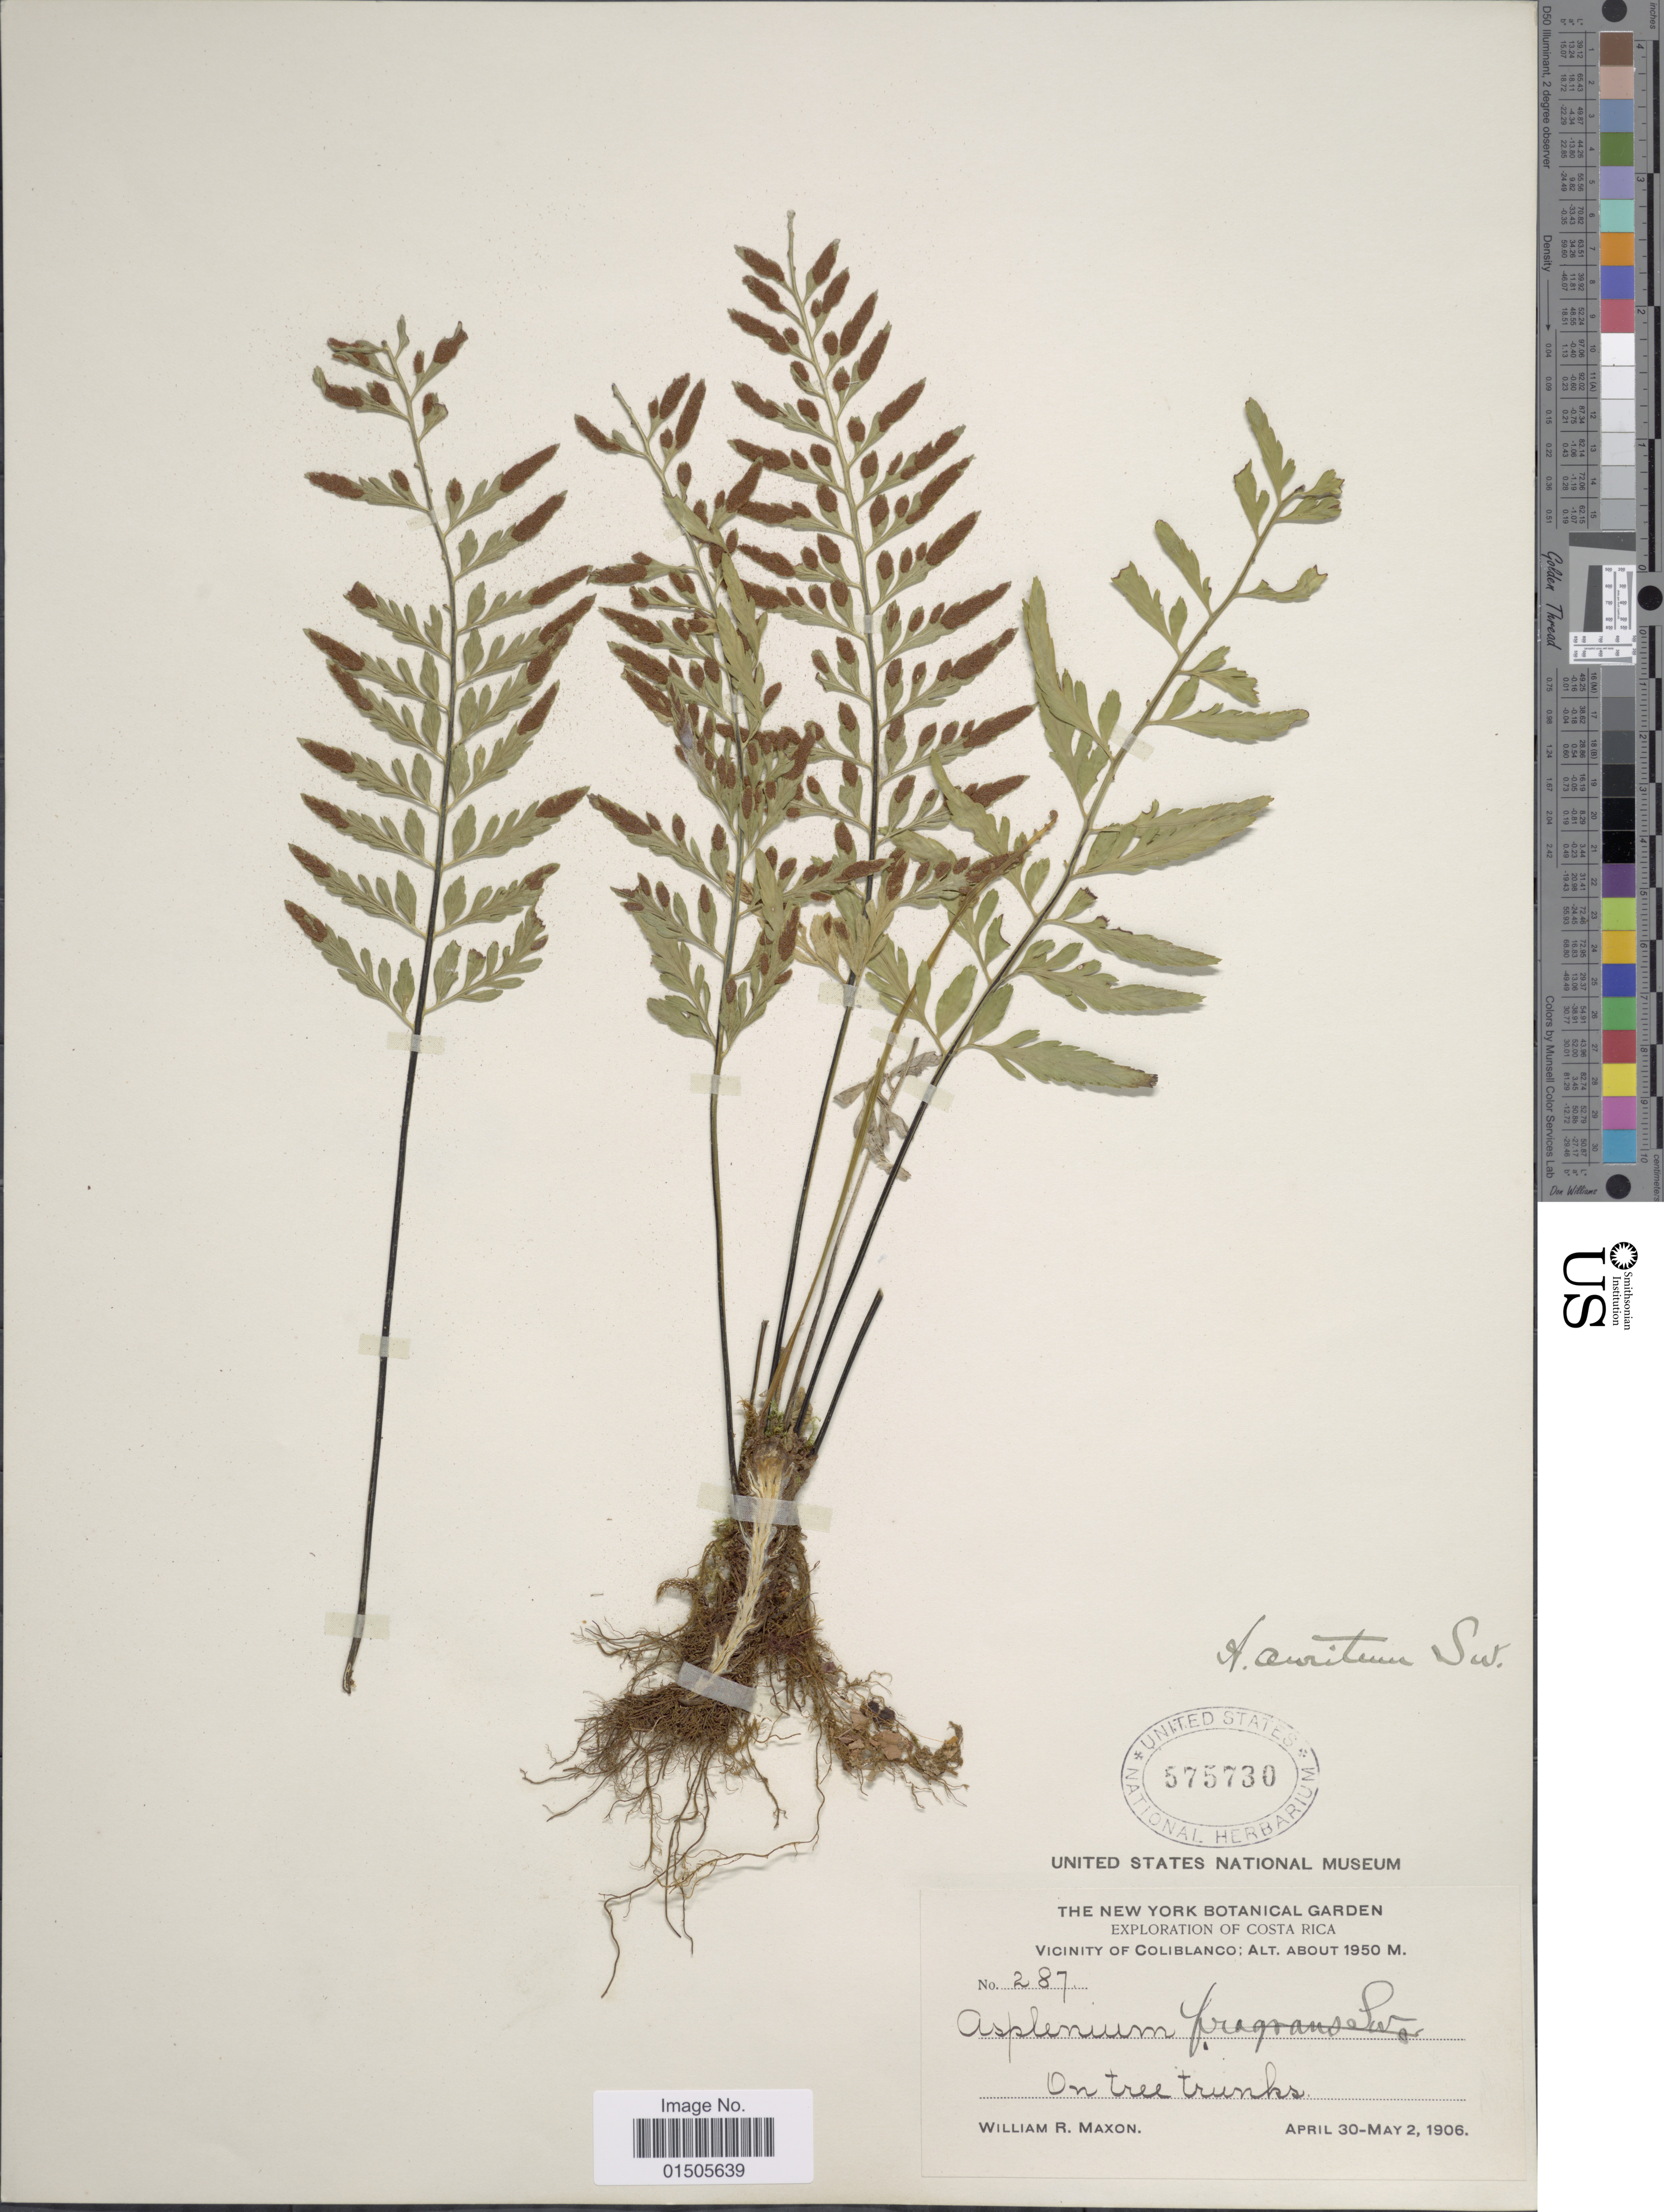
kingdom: Plantae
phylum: Tracheophyta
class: Polypodiopsida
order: Polypodiales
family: Aspleniaceae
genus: Asplenium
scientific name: Asplenium auritum var. moritzianum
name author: Hieron.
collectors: W. R. Maxon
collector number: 287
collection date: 1906-04-30/1906-05-02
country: Costa Rica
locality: Vicinity of Coliblanco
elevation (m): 1950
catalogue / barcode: US 575730